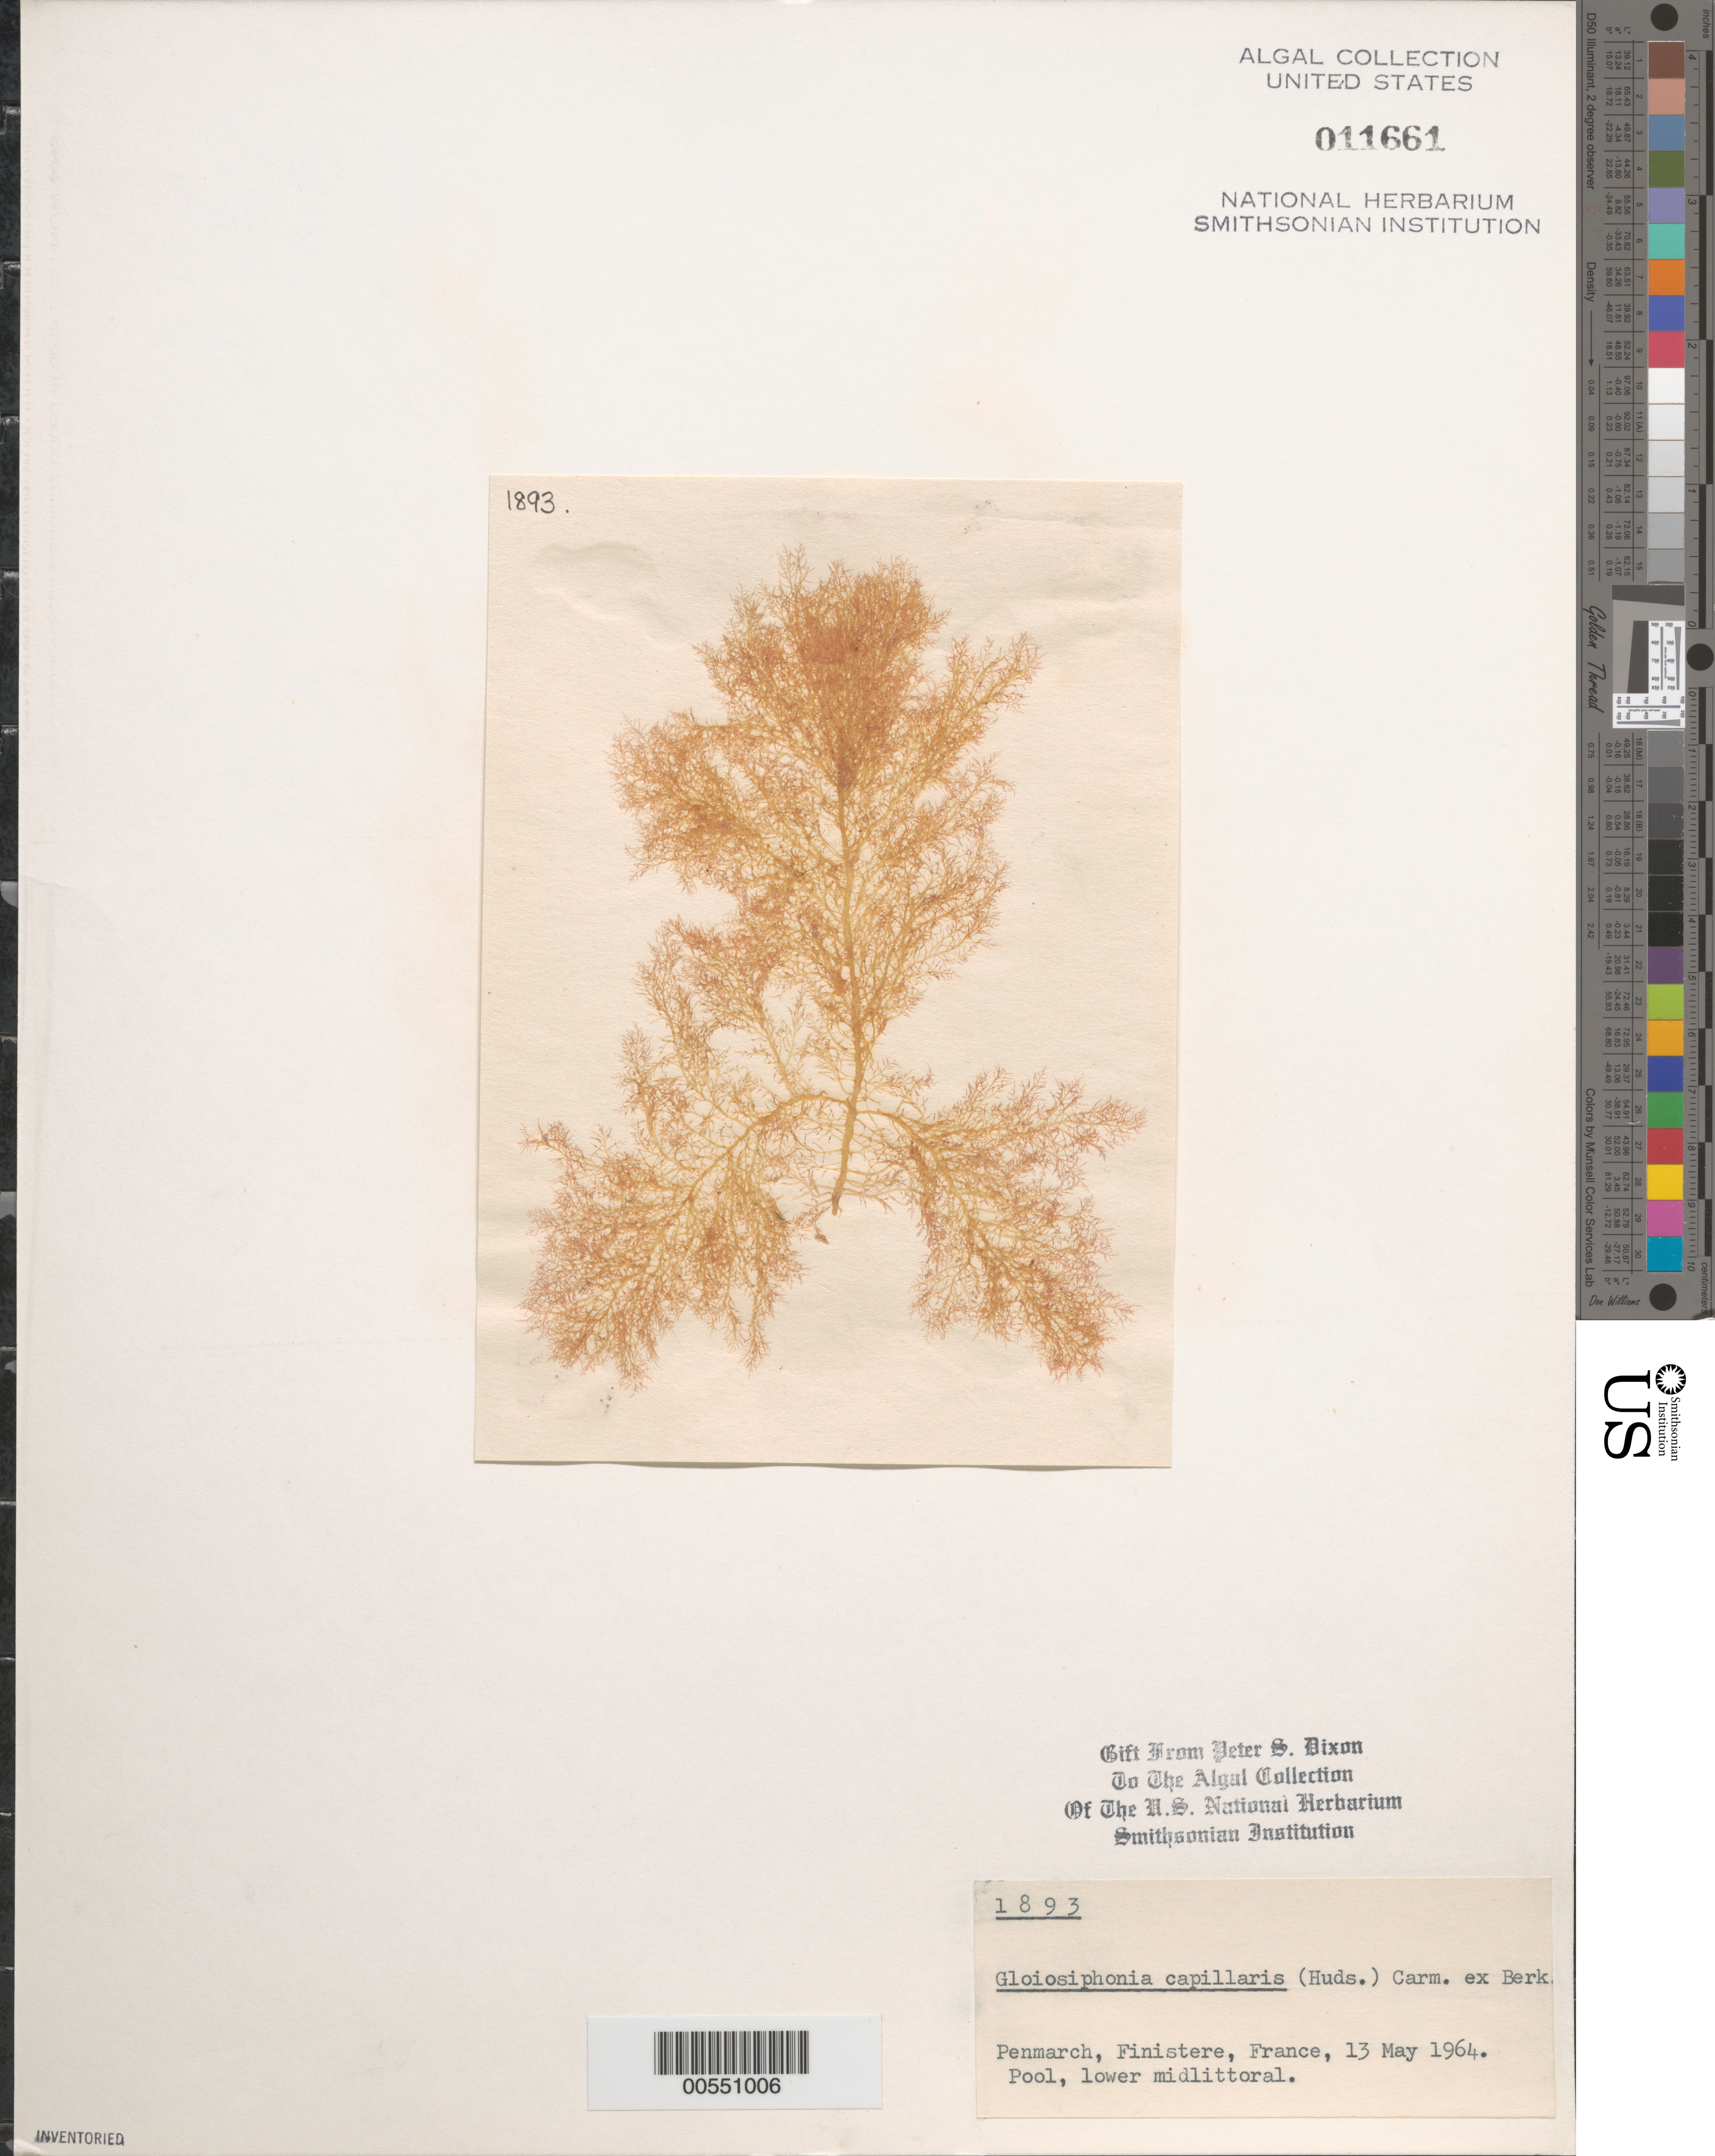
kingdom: Plantae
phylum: Rhodophyta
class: Florideophyceae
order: Gigartinales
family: Gloiosiphoniaceae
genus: Gloiosiphonia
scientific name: Gloiosiphonia capillaris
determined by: Dixon, P. S.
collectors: P. S. Dixon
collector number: PSD 1893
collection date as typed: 13 May 1964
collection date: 1964-05-13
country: France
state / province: Bretagne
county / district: Finistère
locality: Penmarch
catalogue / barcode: US 11661